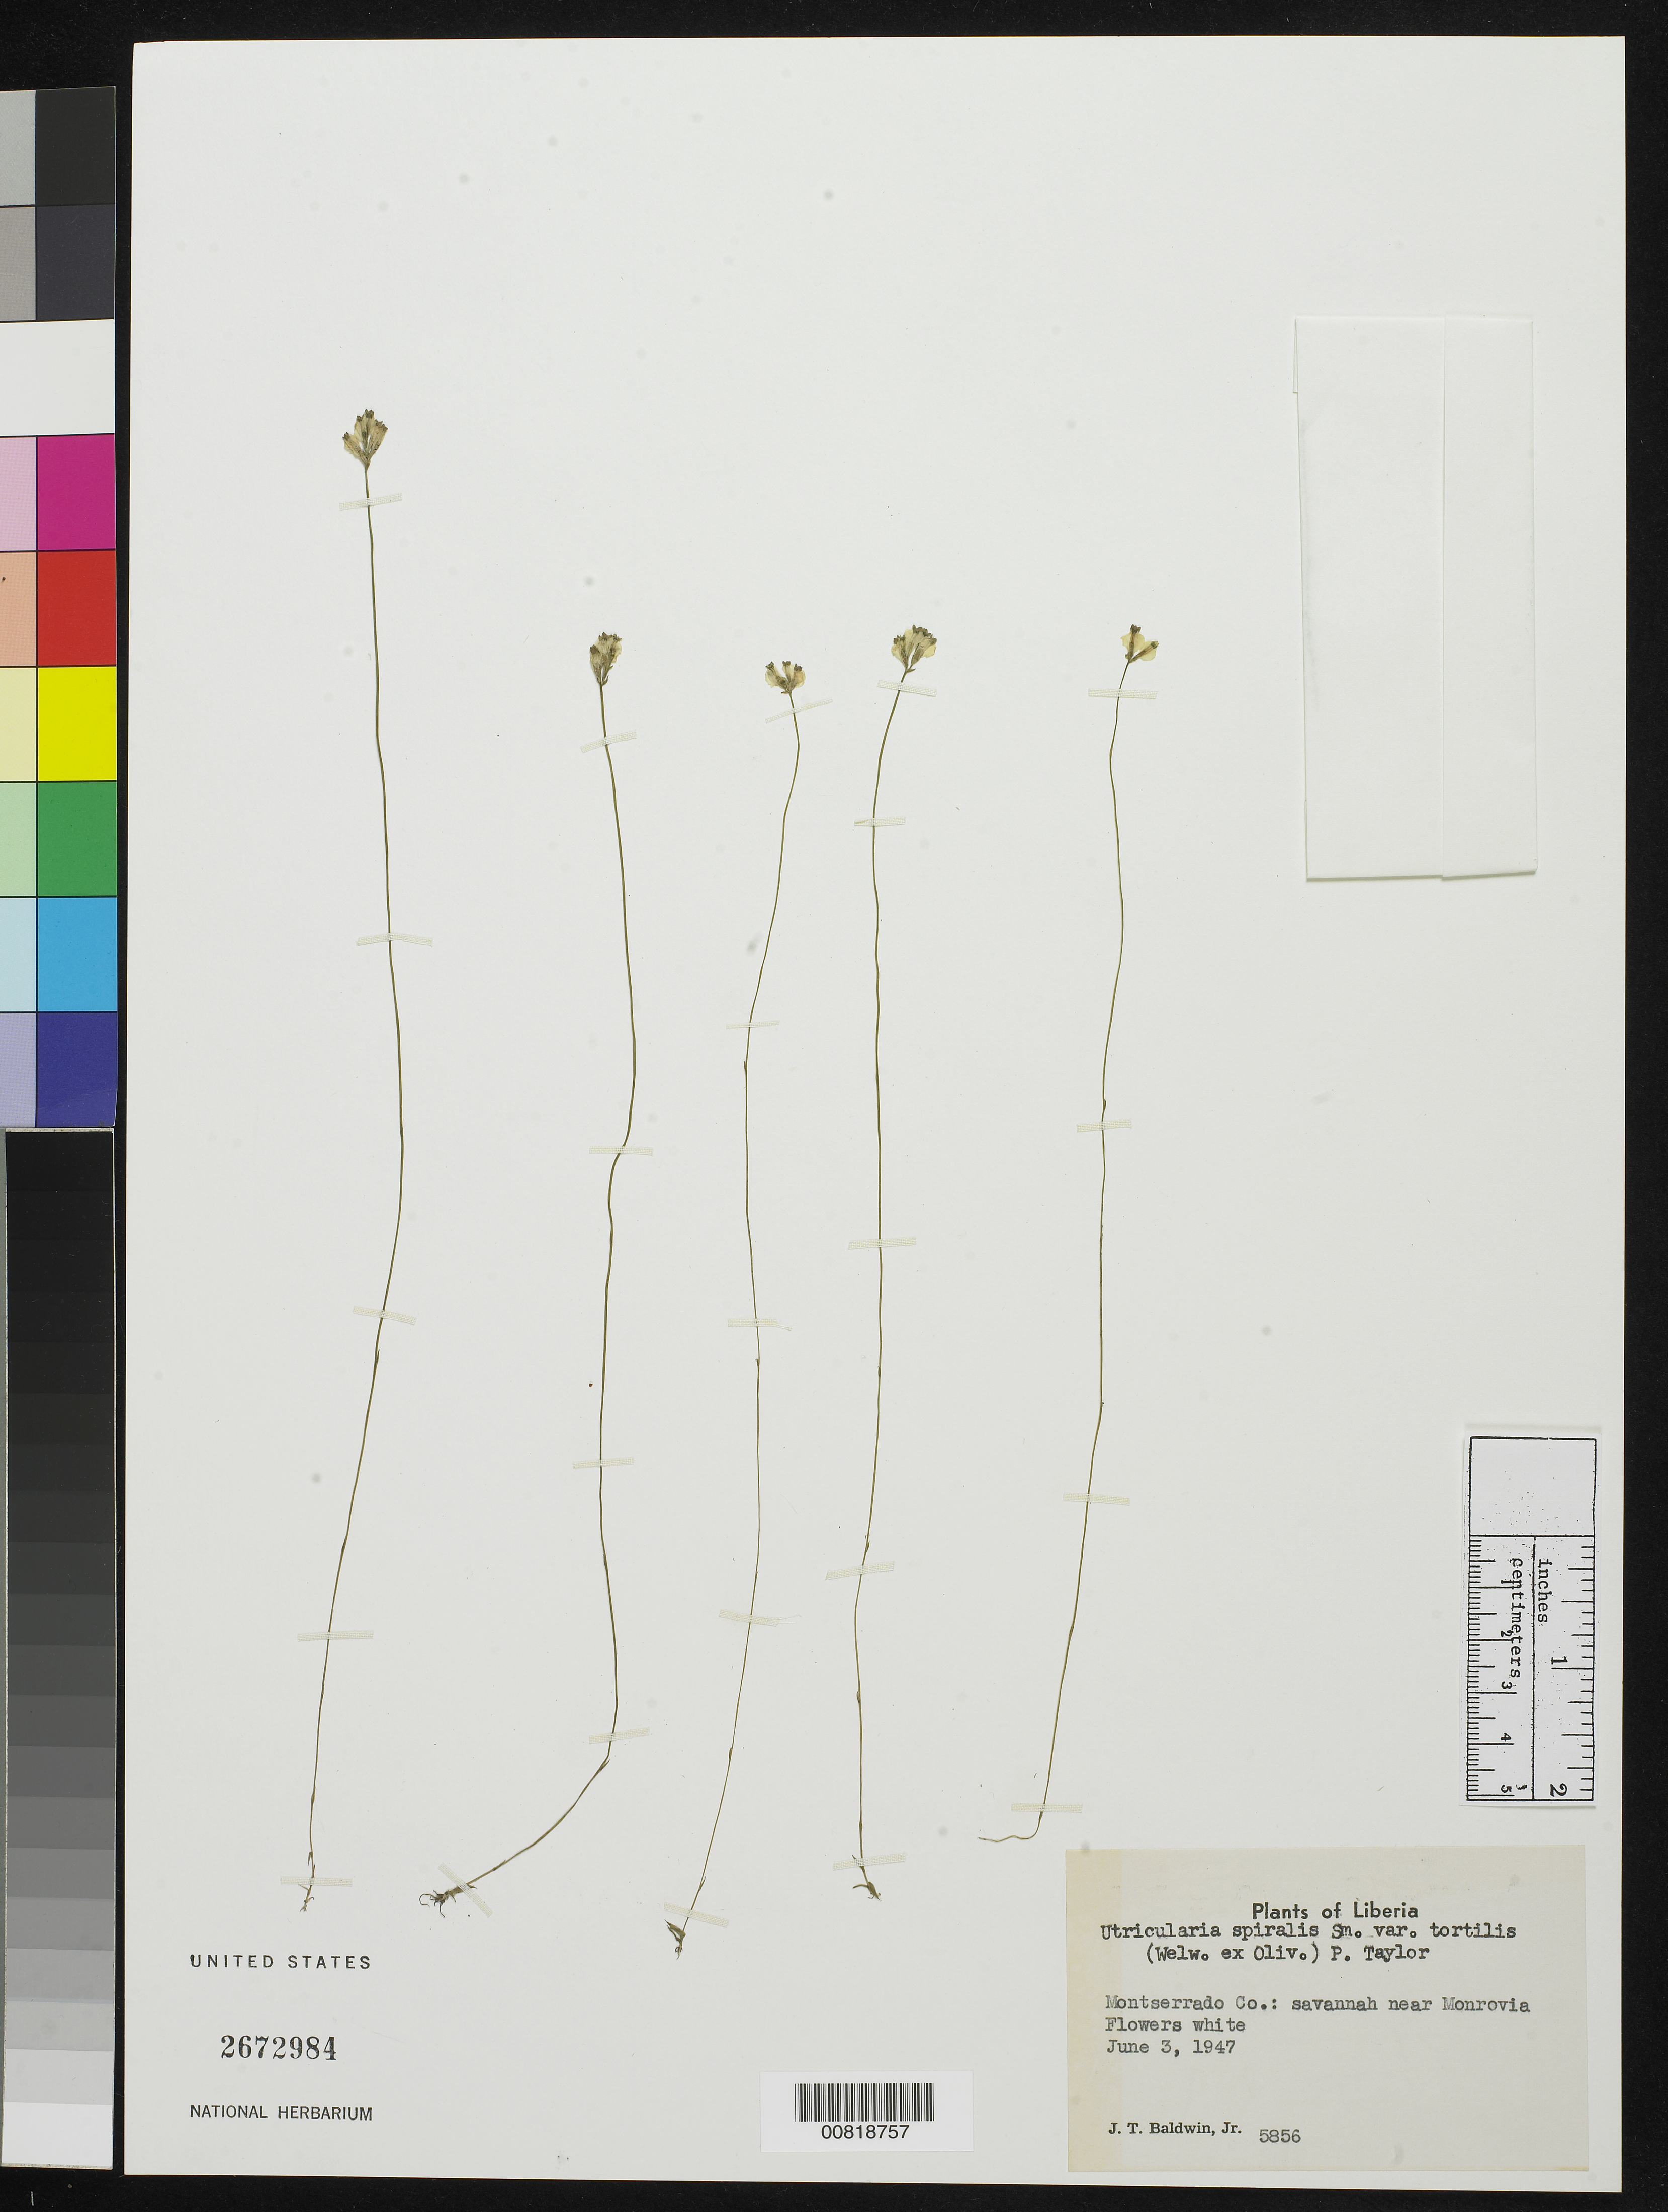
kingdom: Plantae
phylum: Tracheophyta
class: Magnoliopsida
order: Lamiales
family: Lentibulariaceae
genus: Utricularia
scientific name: Utricularia spiralis var. tortilis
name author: Sm.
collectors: J. T. Baldwin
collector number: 5856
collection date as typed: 3 Jun 1947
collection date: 1947-06-03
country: Liberia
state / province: Montserrado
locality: near Monrovia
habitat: Savannah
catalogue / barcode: US 2672984